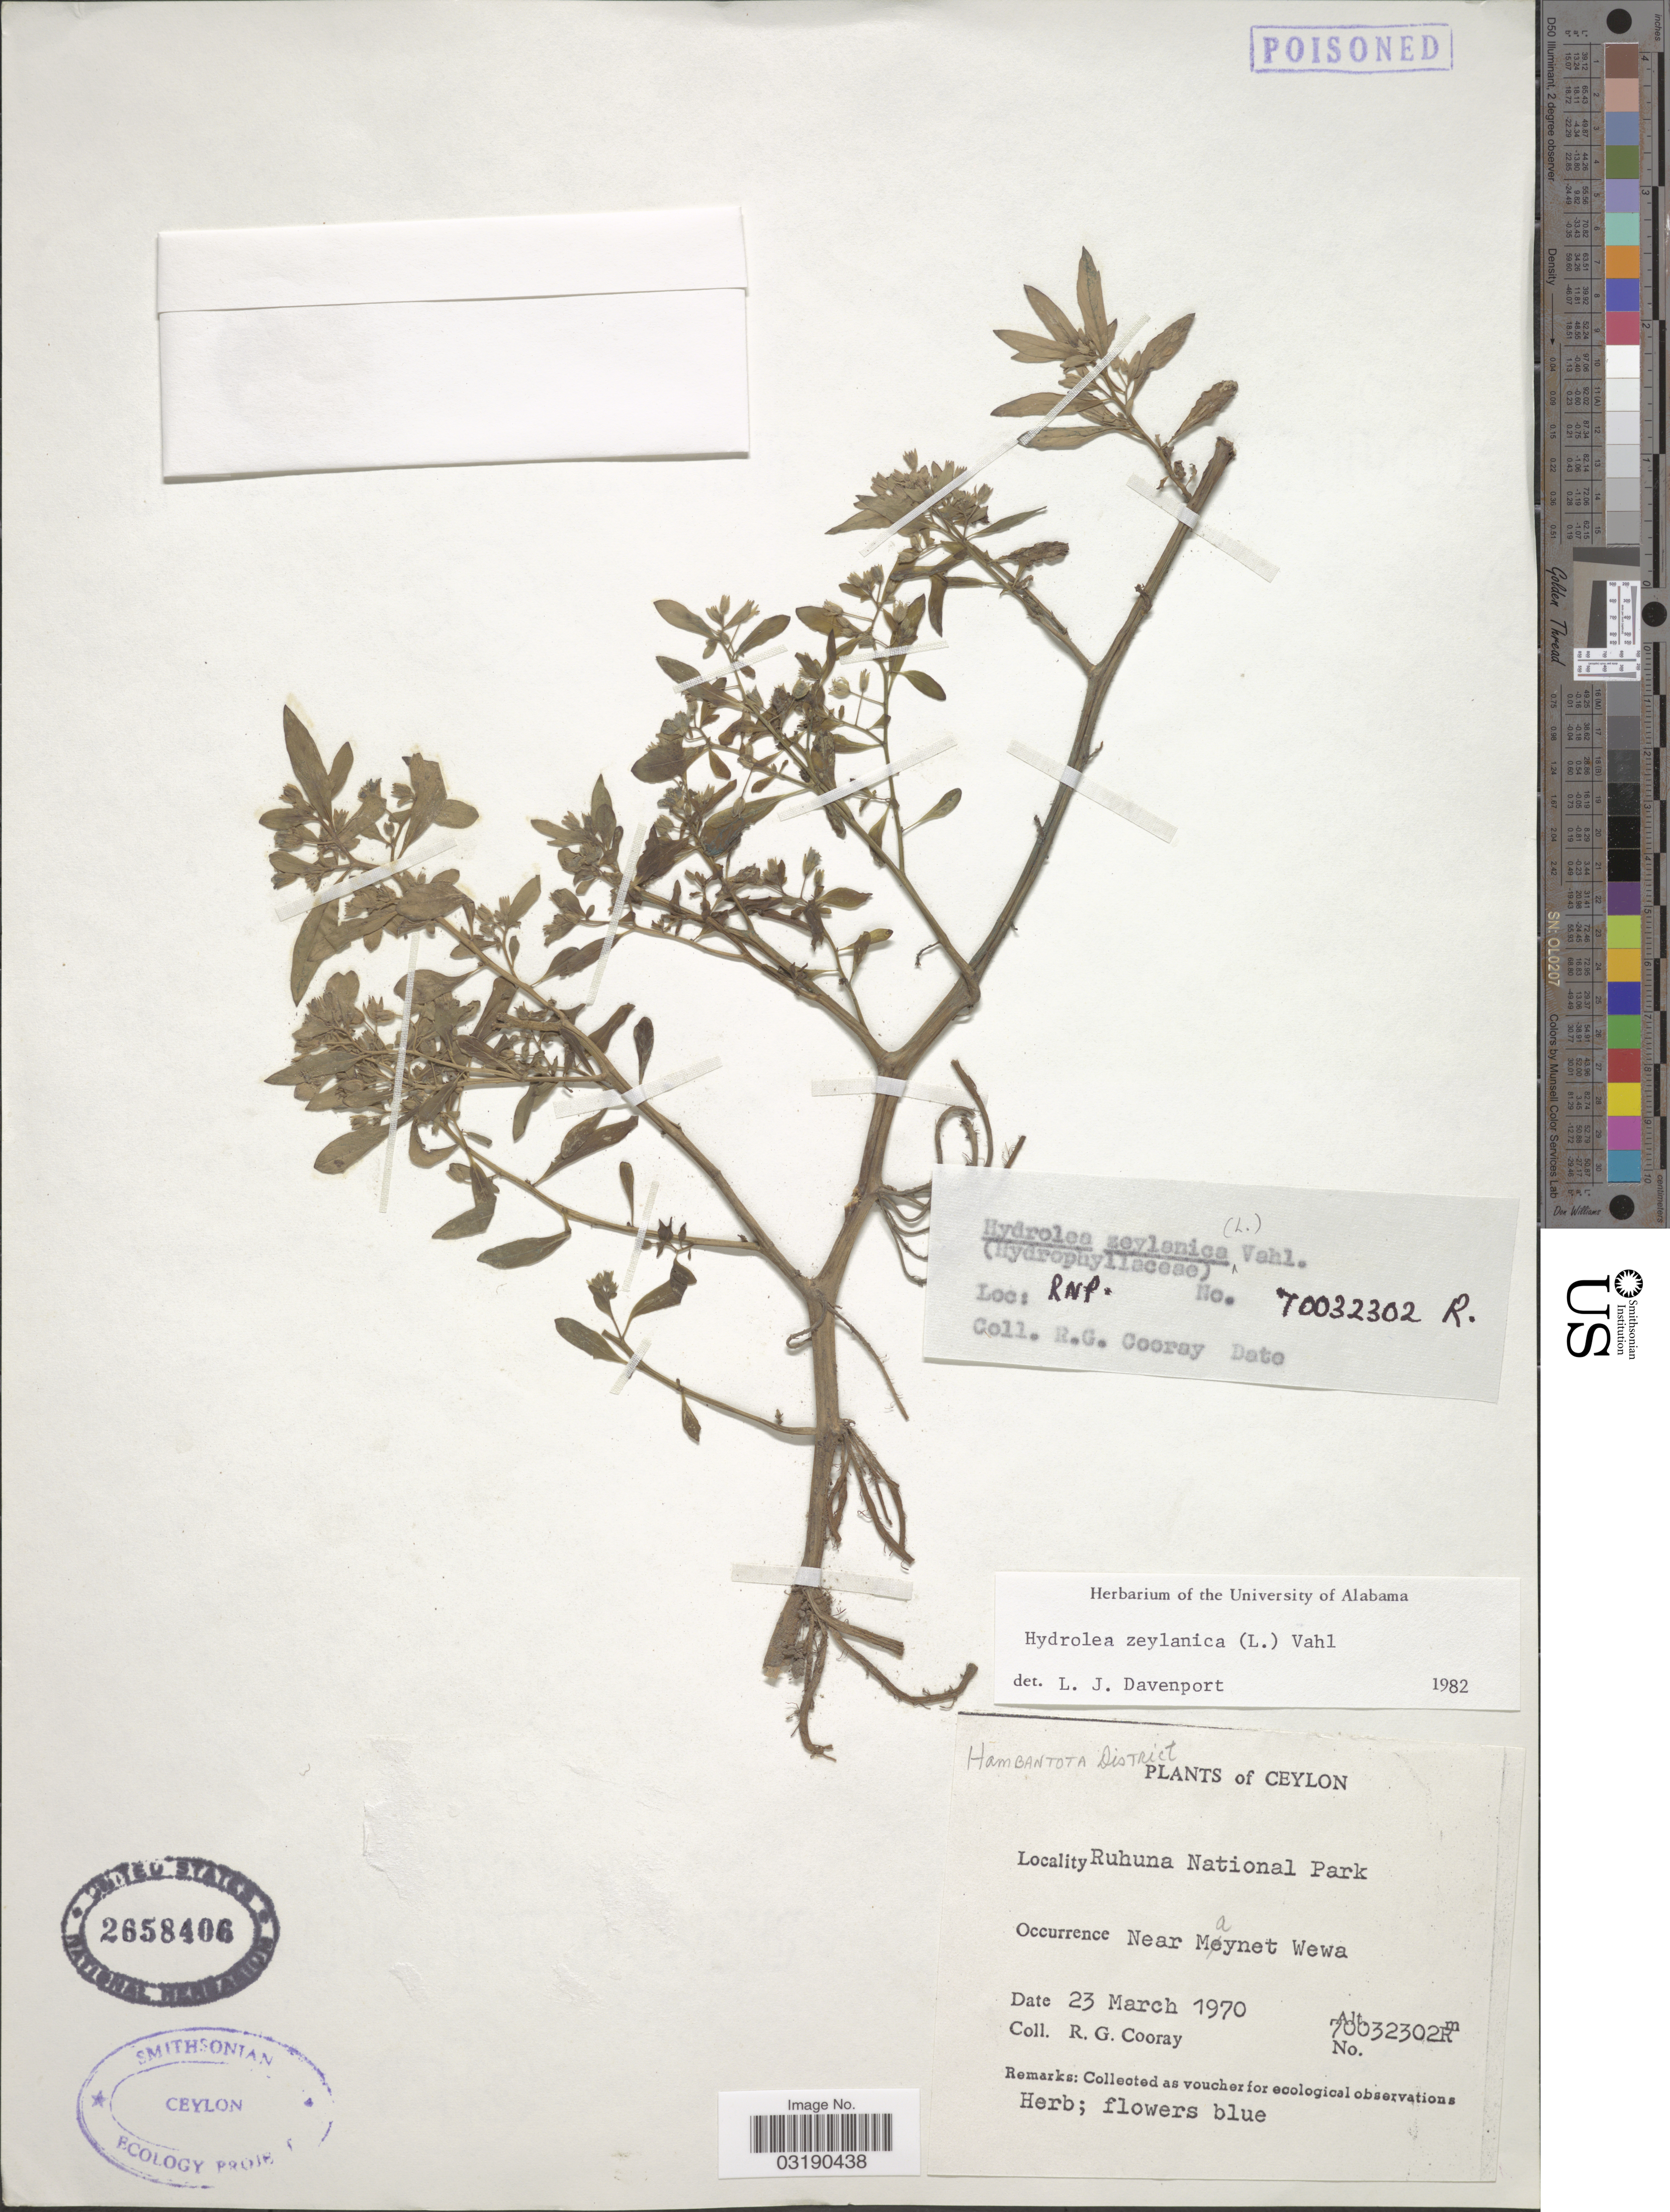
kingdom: Plantae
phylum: Tracheophyta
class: Magnoliopsida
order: Solanales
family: Hydroleaceae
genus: Hydrolea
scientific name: Hydrolea zeylanica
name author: (L.) Vahl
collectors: R. Cooray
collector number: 70032302R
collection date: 1970-03-23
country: Sri Lanka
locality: Ceylon. Ruhuna National Park. Near Maynet Wewa.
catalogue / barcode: US 2658406